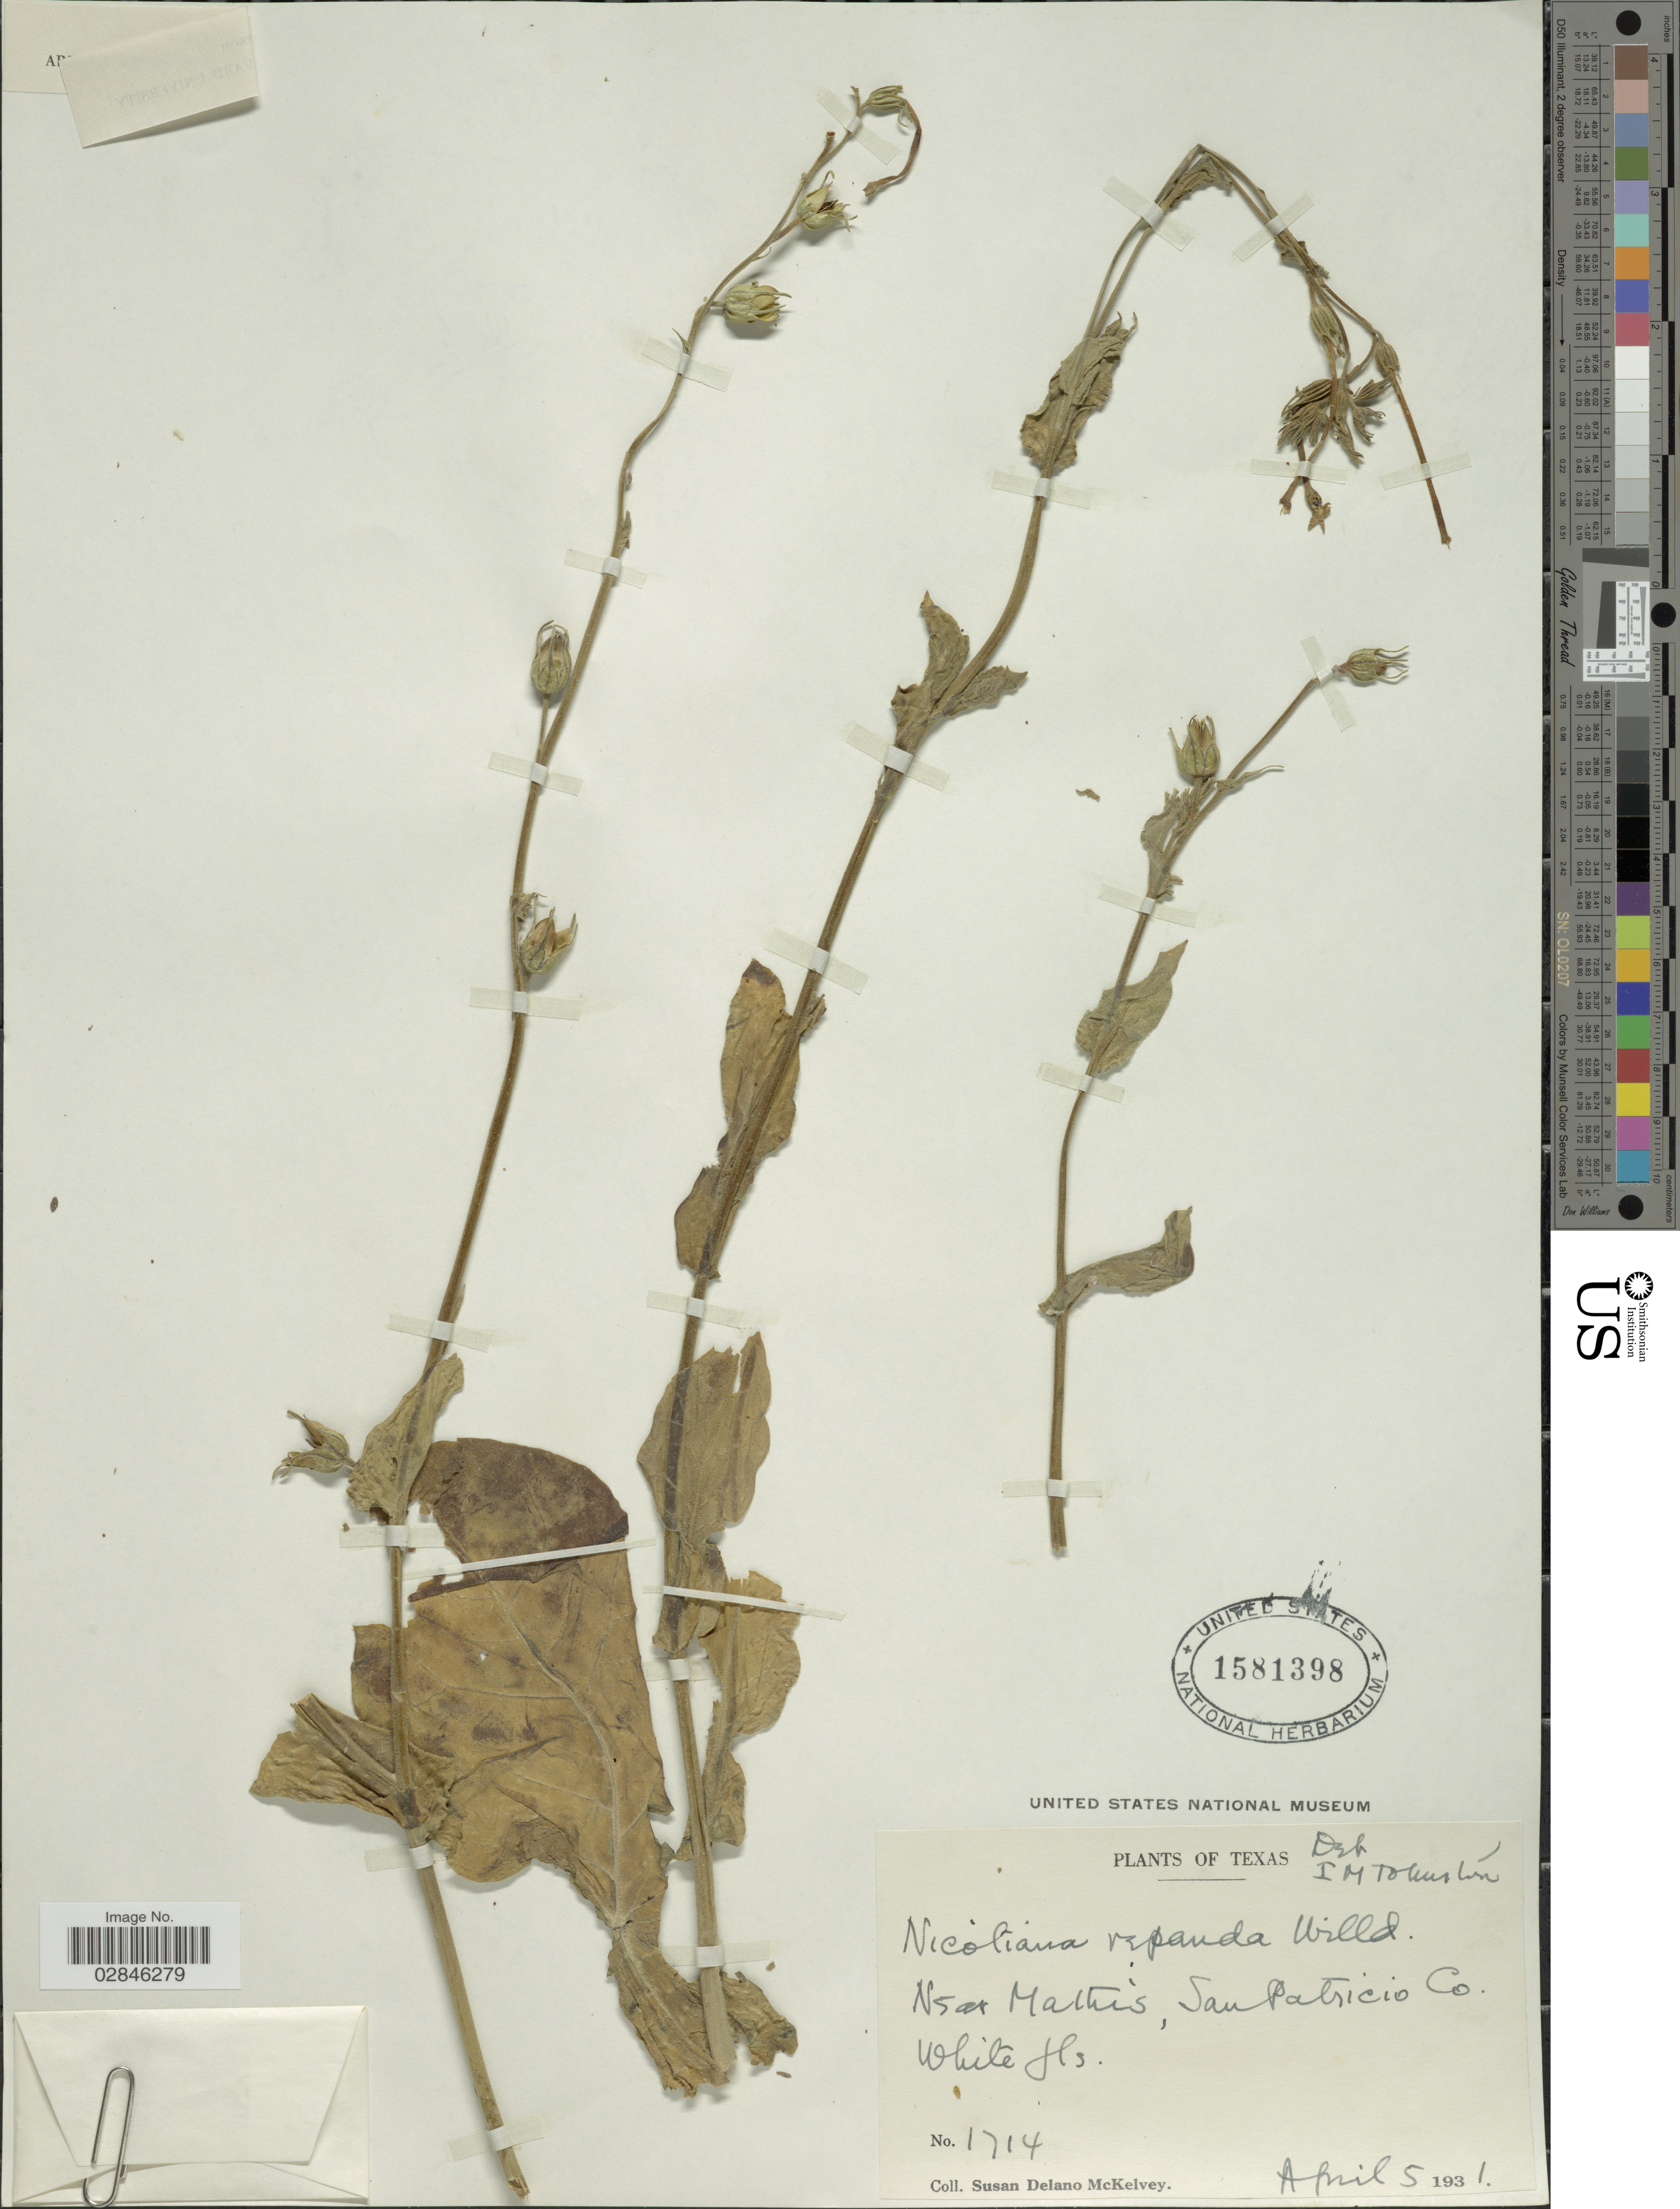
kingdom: Plantae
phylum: Tracheophyta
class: Magnoliopsida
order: Solanales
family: Solanaceae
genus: Nicotiana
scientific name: Nicotiana repanda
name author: Willd. ex Lehm.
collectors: S. A. McKelvey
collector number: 1714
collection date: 1931-04-05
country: United States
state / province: Texas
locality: Near Mathis, San Patricio Co.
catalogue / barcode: US 1581398